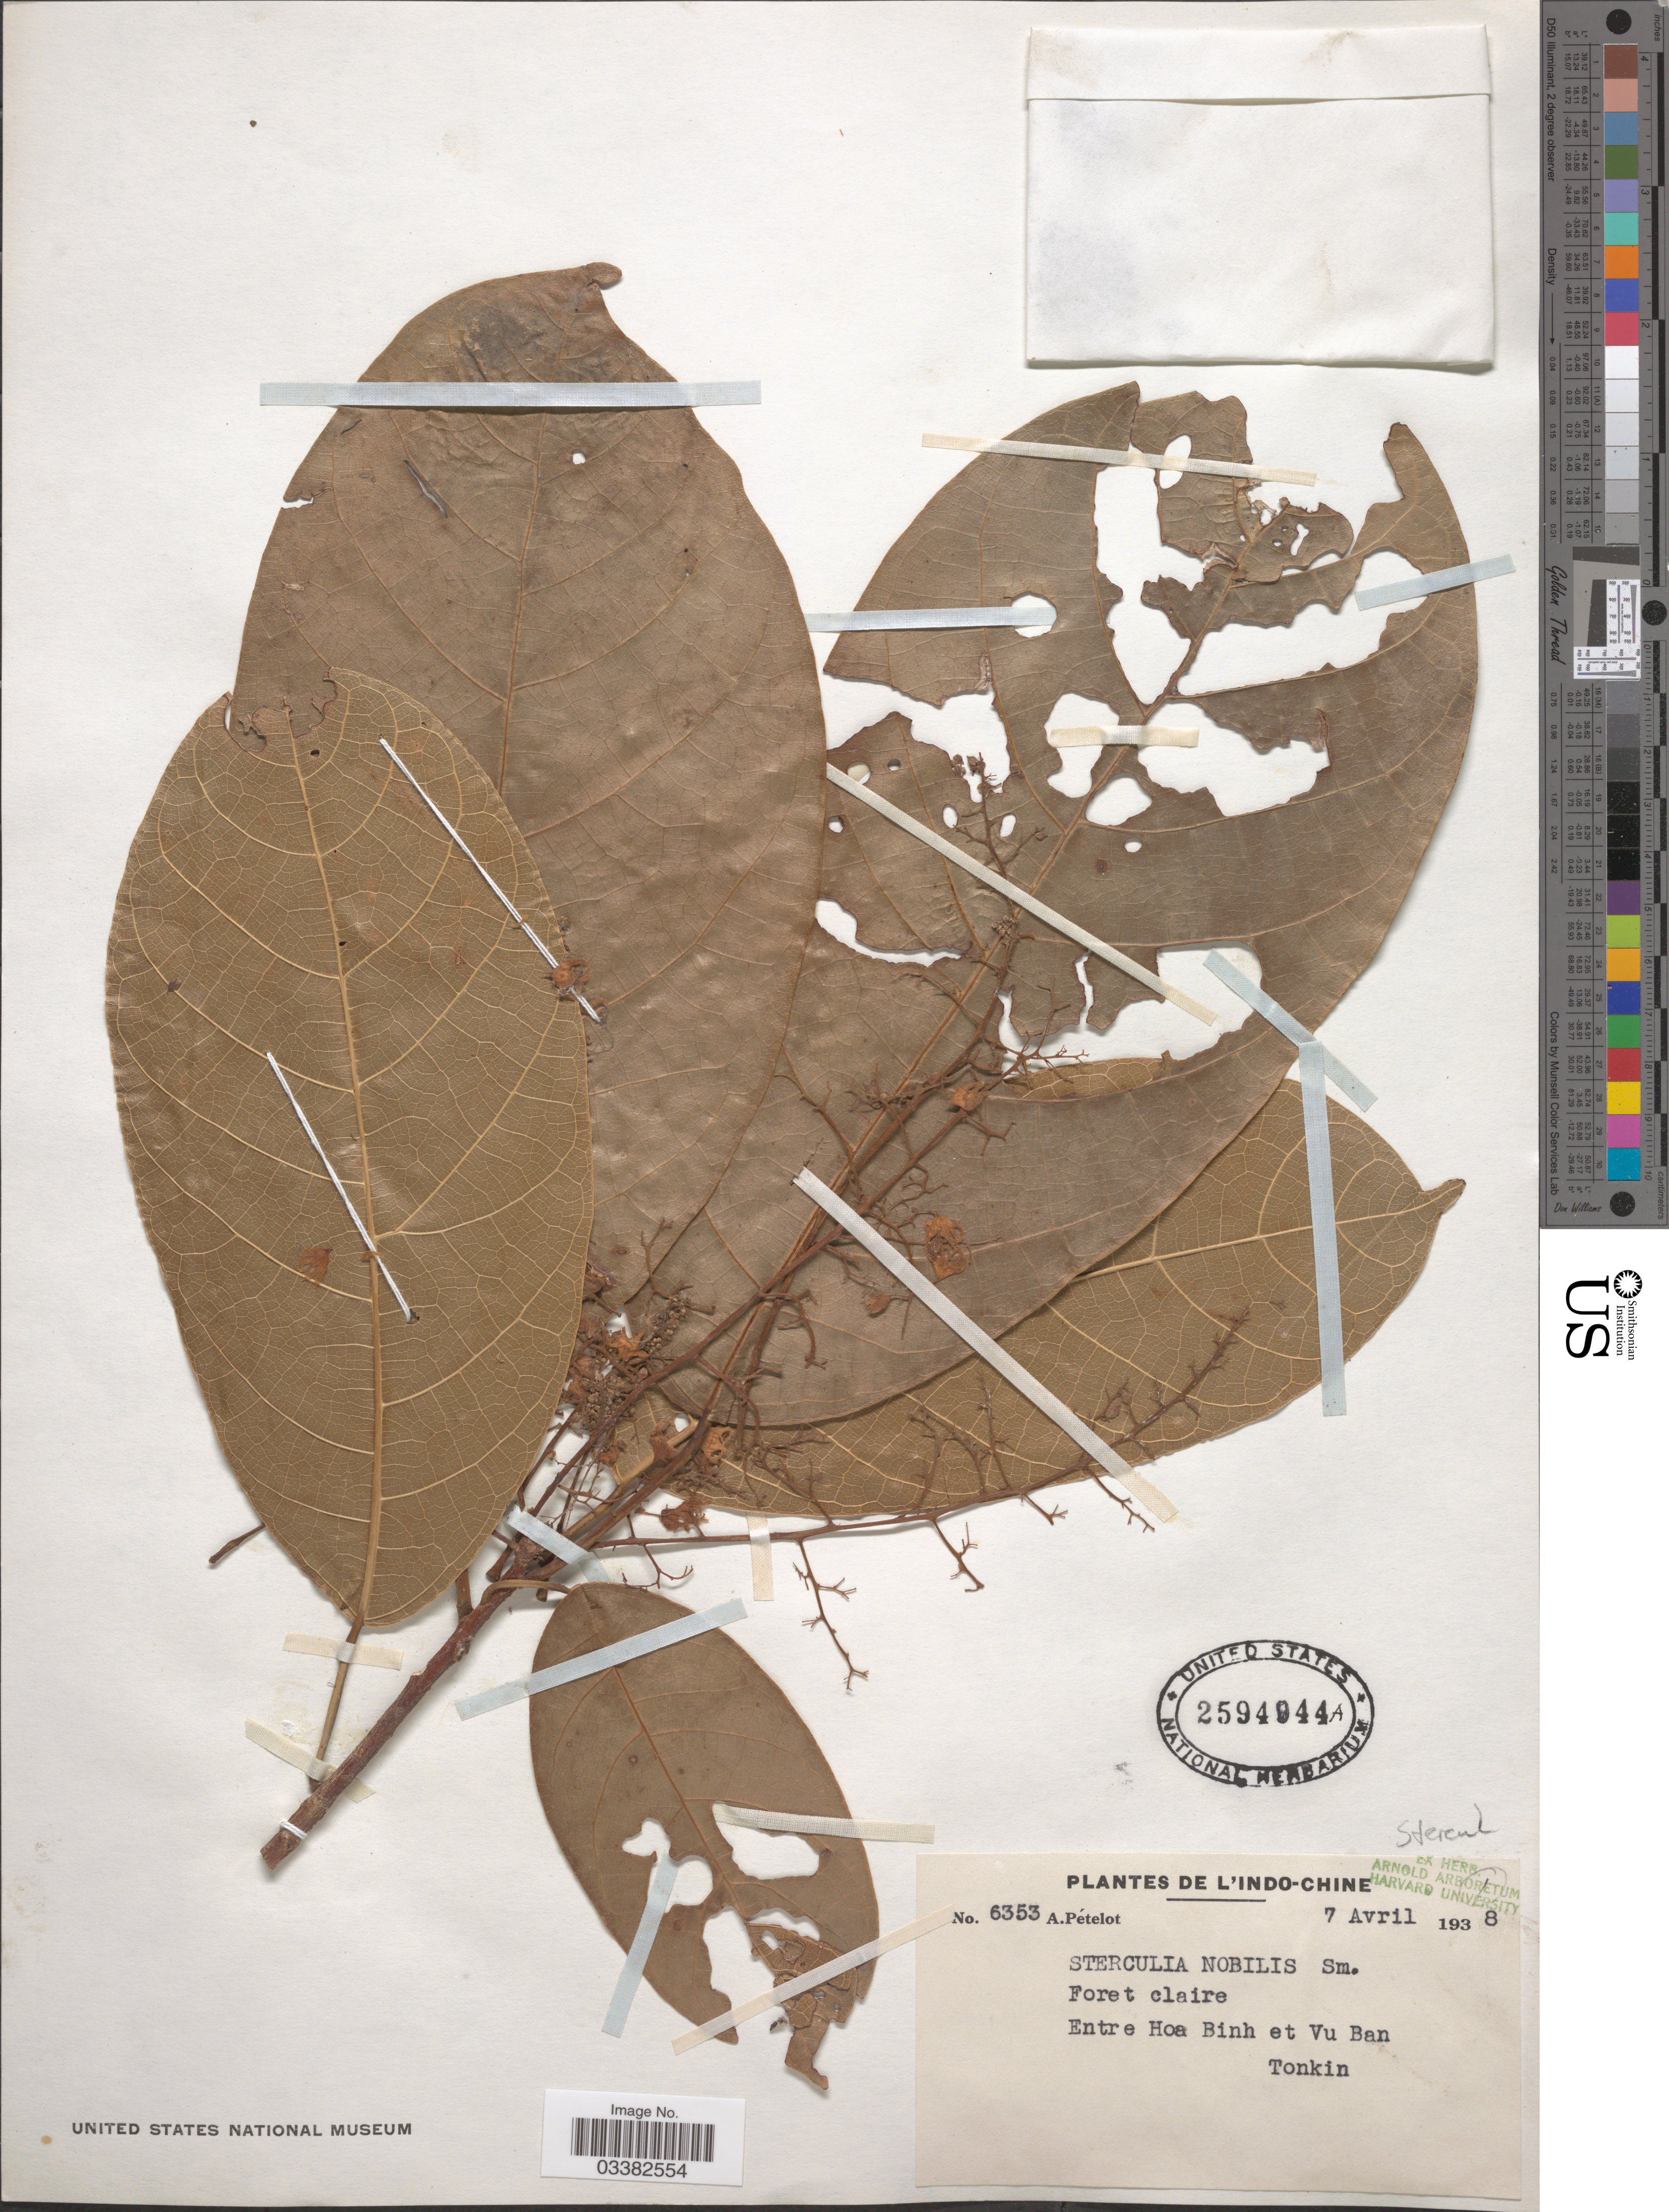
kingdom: Plantae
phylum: Tracheophyta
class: Magnoliopsida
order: Malvales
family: Malvaceae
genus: Sterculia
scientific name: Sterculia nobilis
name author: Sm.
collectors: P. A. Pételot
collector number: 6353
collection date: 1938-04-07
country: Vietnam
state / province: Hoa Binh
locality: De L'Indo-Chine. Entre Hoe Binh et Vu Ban.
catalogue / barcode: US 2594944A